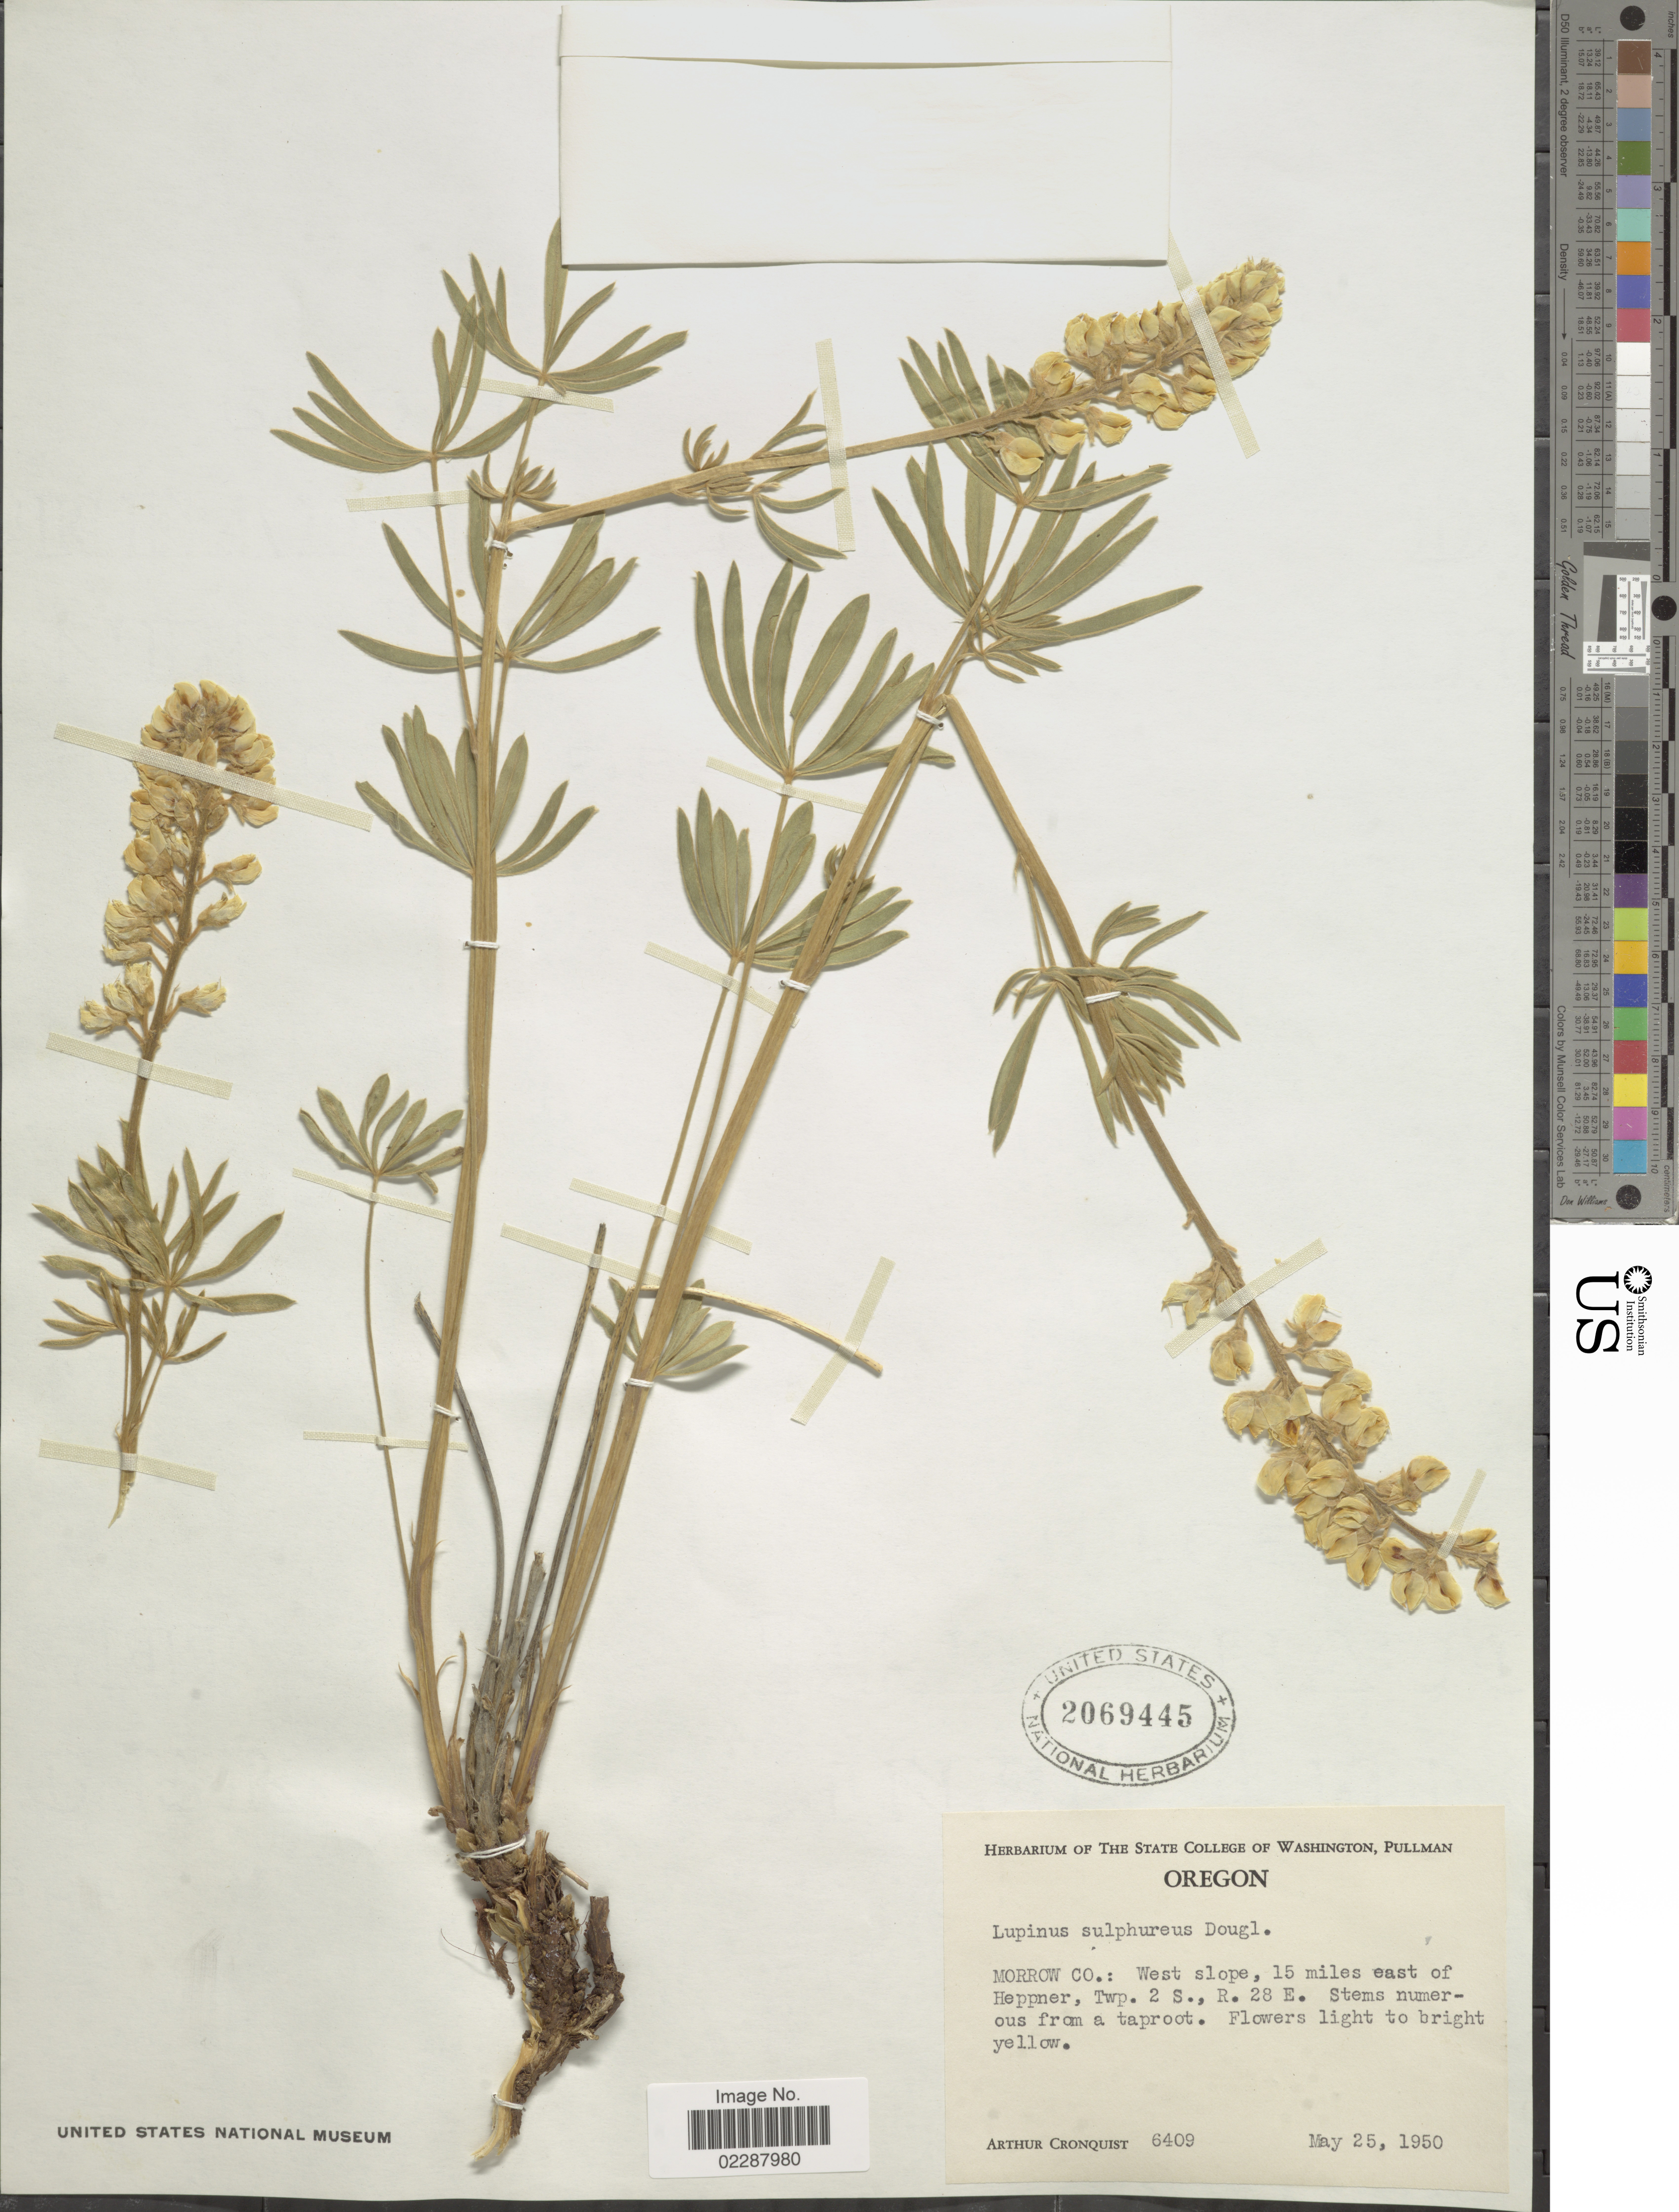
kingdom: Plantae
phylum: Tracheophyta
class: Magnoliopsida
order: Fabales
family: Fabaceae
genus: Lupinus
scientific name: Lupinus sulphureus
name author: Douglas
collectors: A. J. Cronquist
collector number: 6409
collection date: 1950-05-25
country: United States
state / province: Oregon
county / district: Morrow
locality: Morrow Co.: West slope, 15 miles east of Heppner, Twp. 2S., R28E.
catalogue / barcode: US 2069445